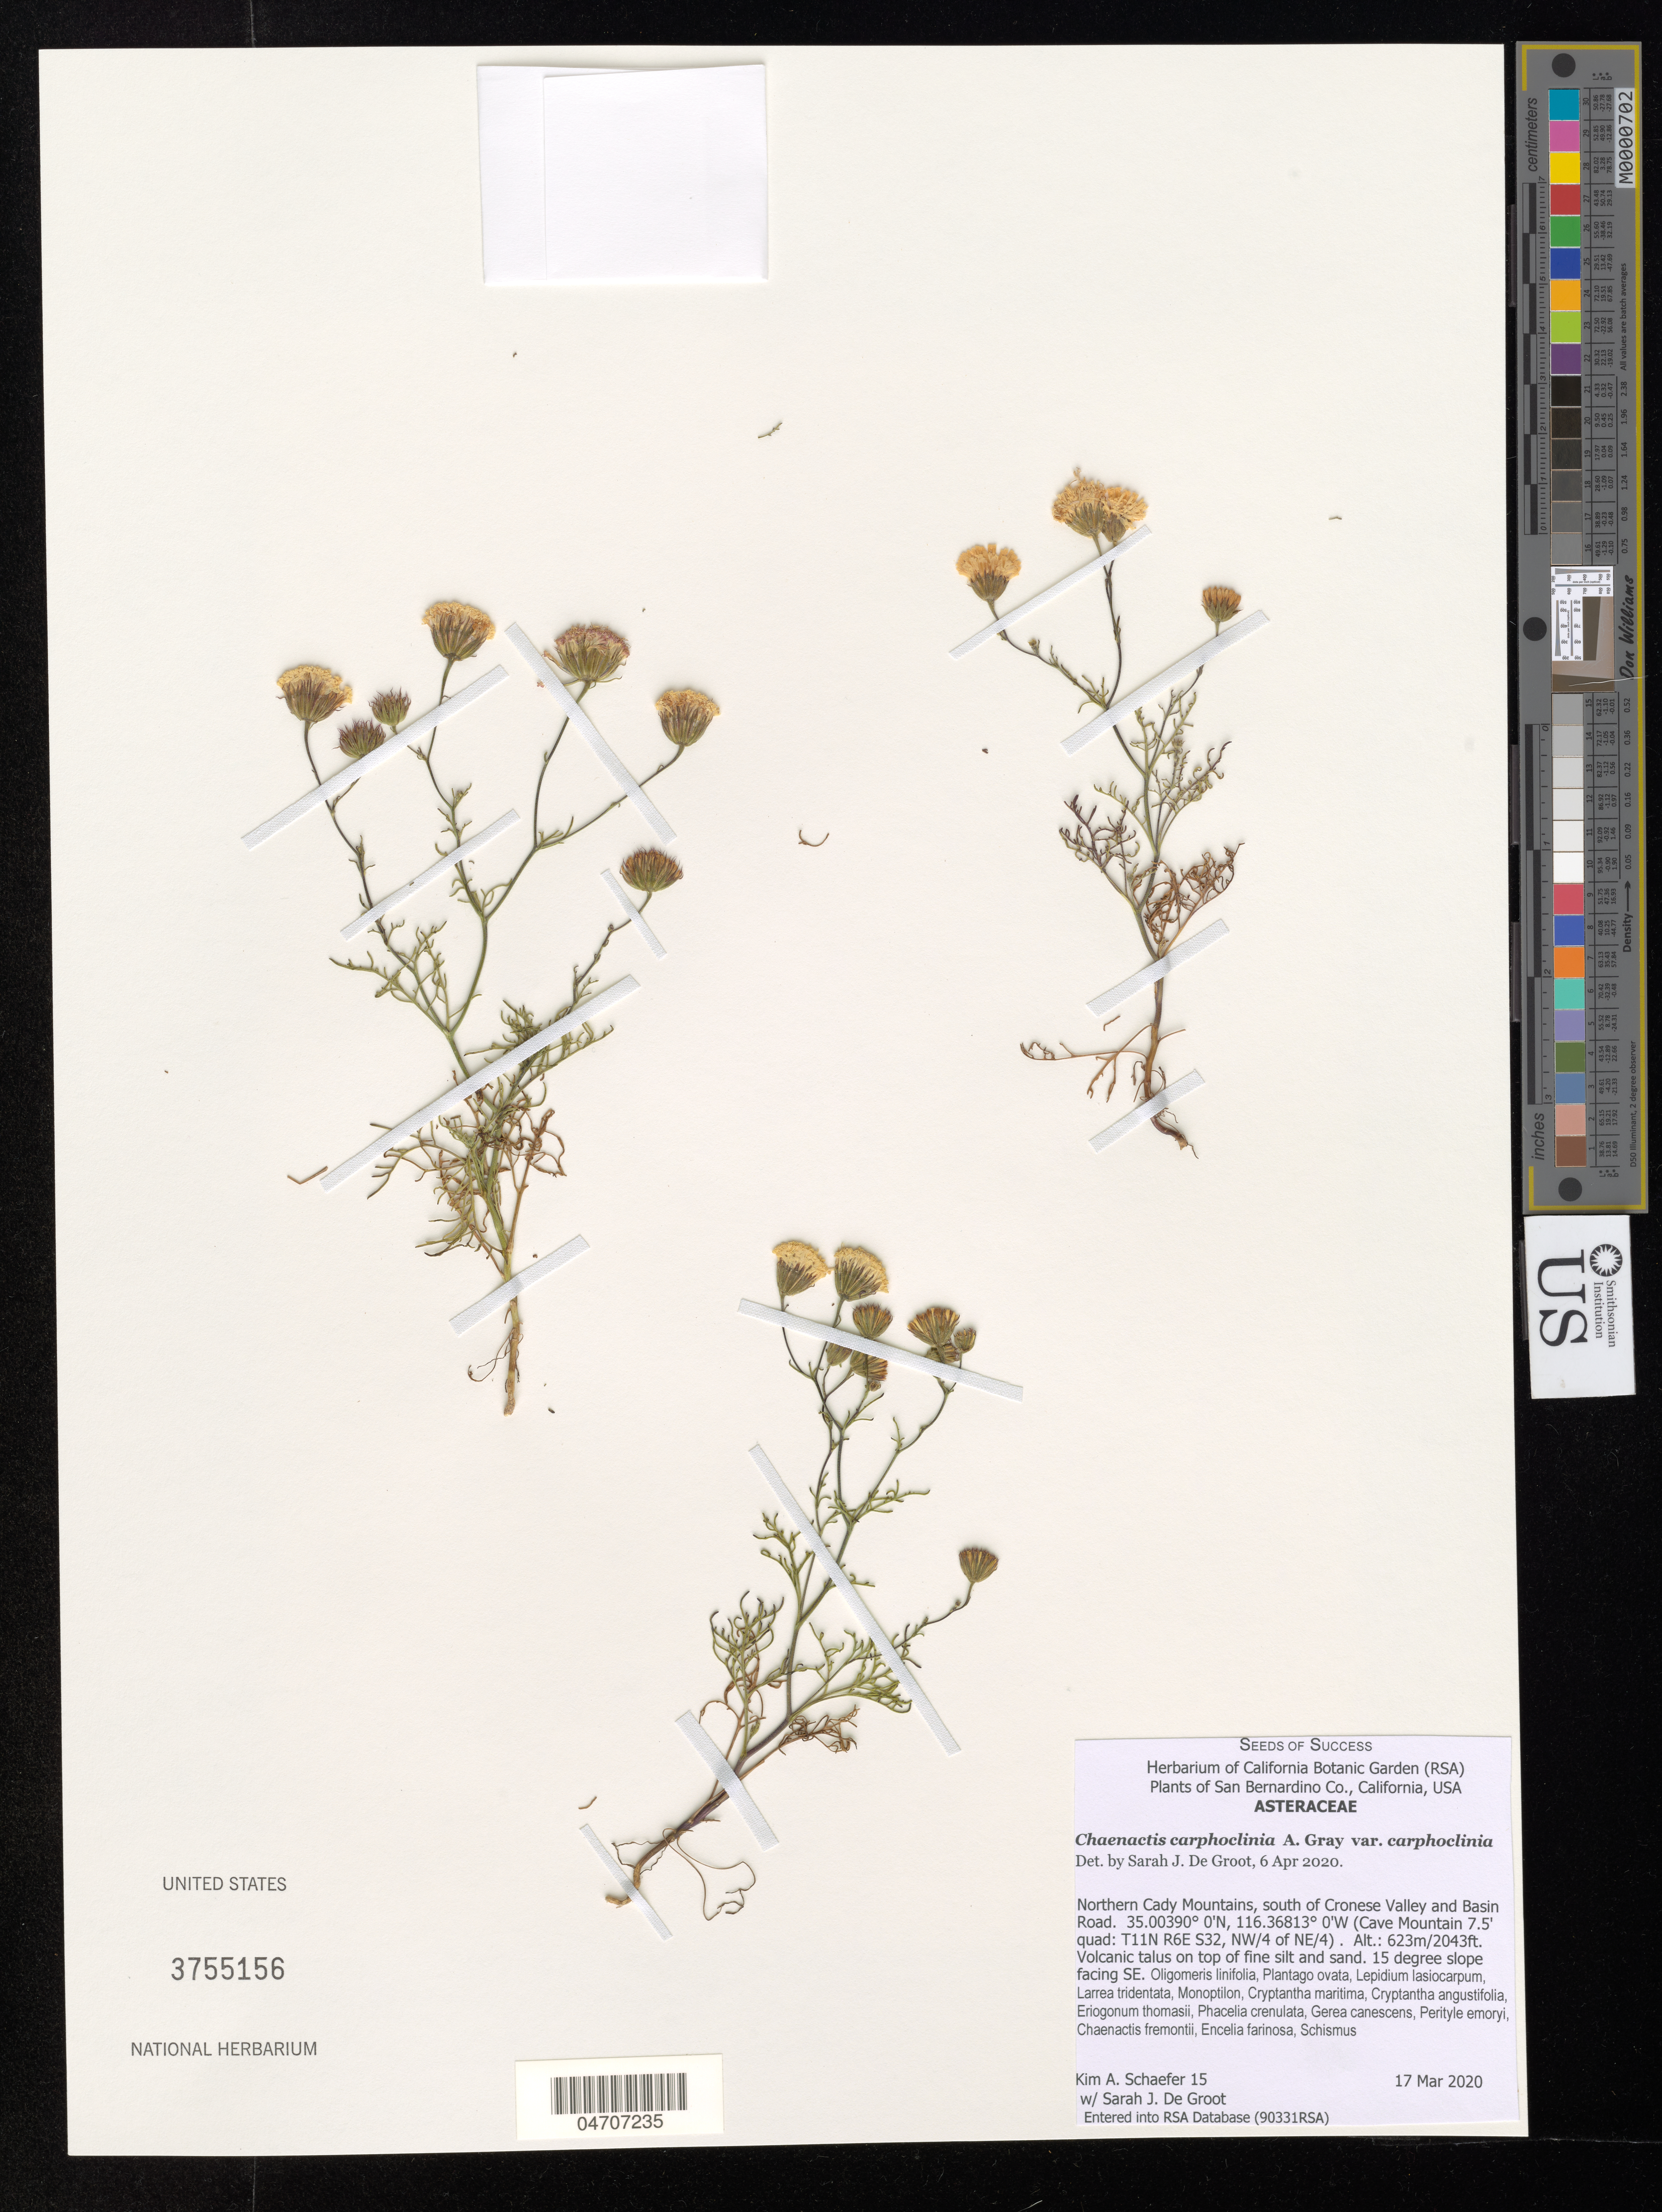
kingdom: Plantae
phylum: Tracheophyta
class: Magnoliopsida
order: Asterales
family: Asteraceae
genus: Chaenactis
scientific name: Chaenactis carphoclinia var. carphoclinia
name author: A. Gray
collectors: K. Schaefer & S. De Groot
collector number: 15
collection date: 2020-03-17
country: United States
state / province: California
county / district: San Bernardino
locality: San Bernardino Co. Northern Cady Mountains, south of Cronese Valley and Basin Road. (Cave Mountain 7.5' quad: T11N R6E S32, NW/4 of NE/4).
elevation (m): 623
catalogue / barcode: US 3755156